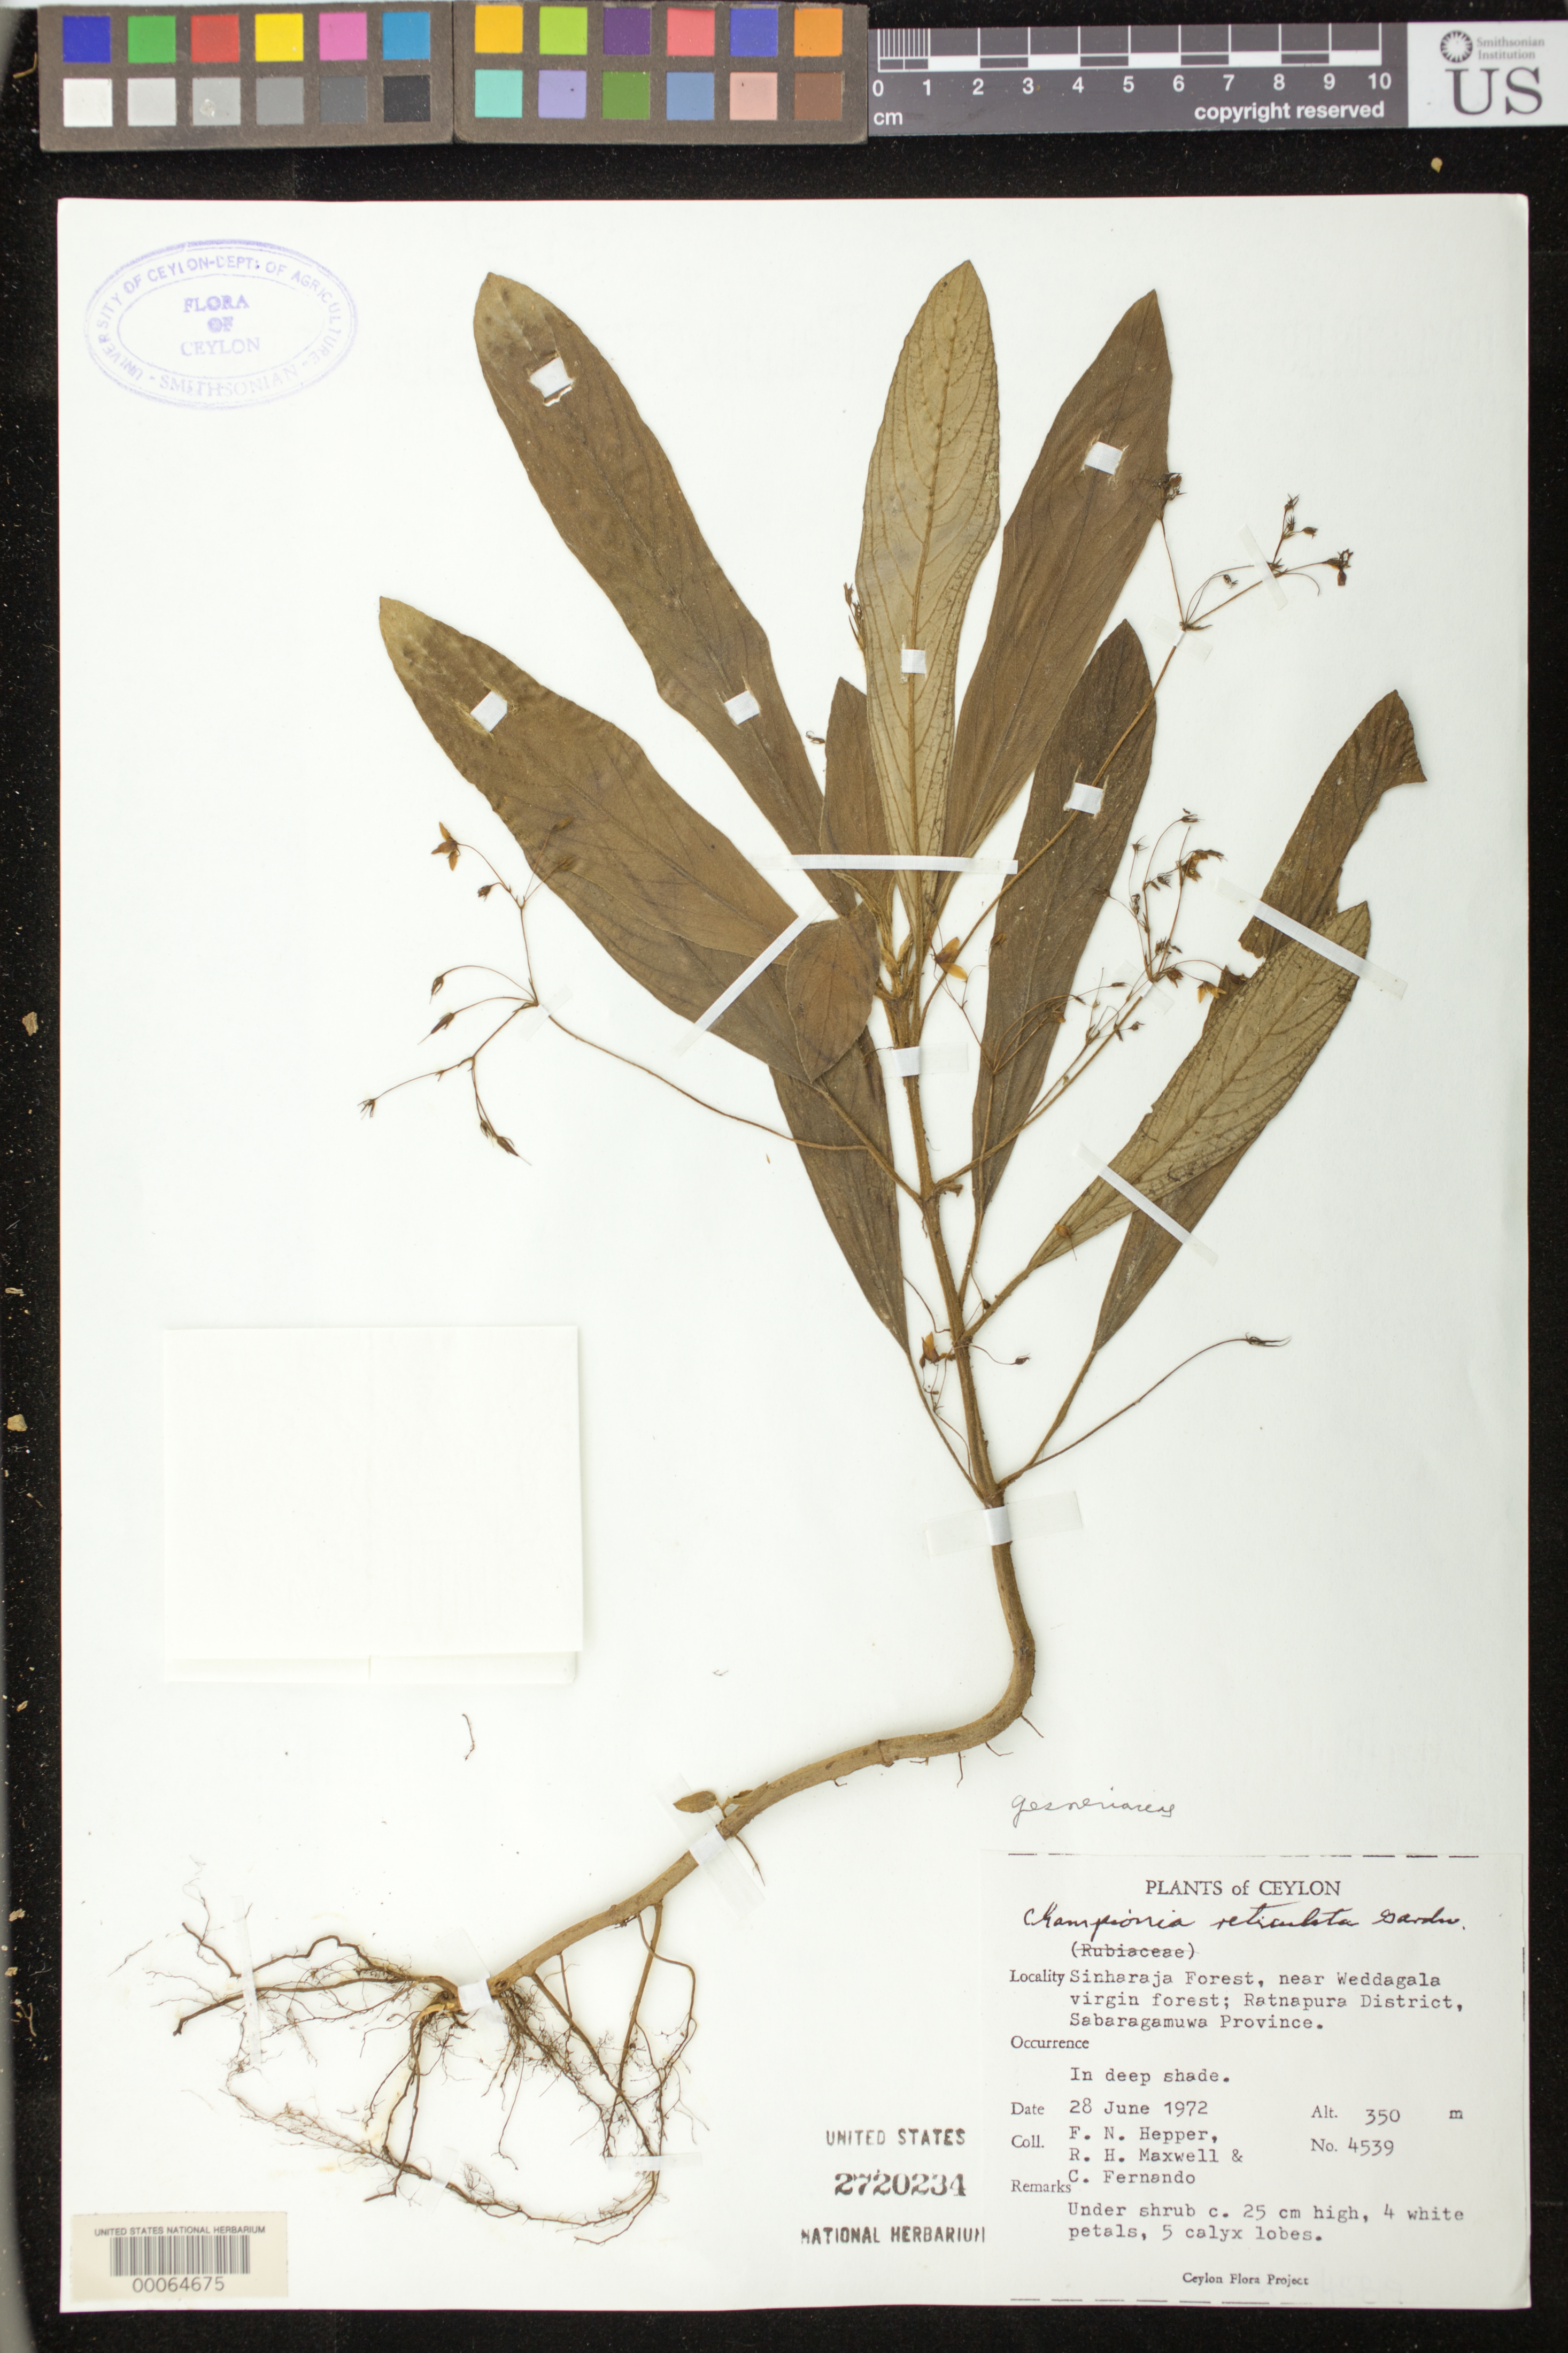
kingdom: Plantae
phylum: Tracheophyta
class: Magnoliopsida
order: Lamiales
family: Gesneriaceae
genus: Championia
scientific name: Championia reticulata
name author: Gardner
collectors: F. Hepper & et al.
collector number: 4539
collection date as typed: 28 Jun 1972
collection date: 1972-06-28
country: Sri Lanka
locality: Saiharaja forest, near weddagala, ratnapura, sabaragamuwa prov.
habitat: Virgin forest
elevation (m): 350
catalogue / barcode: US 2720234